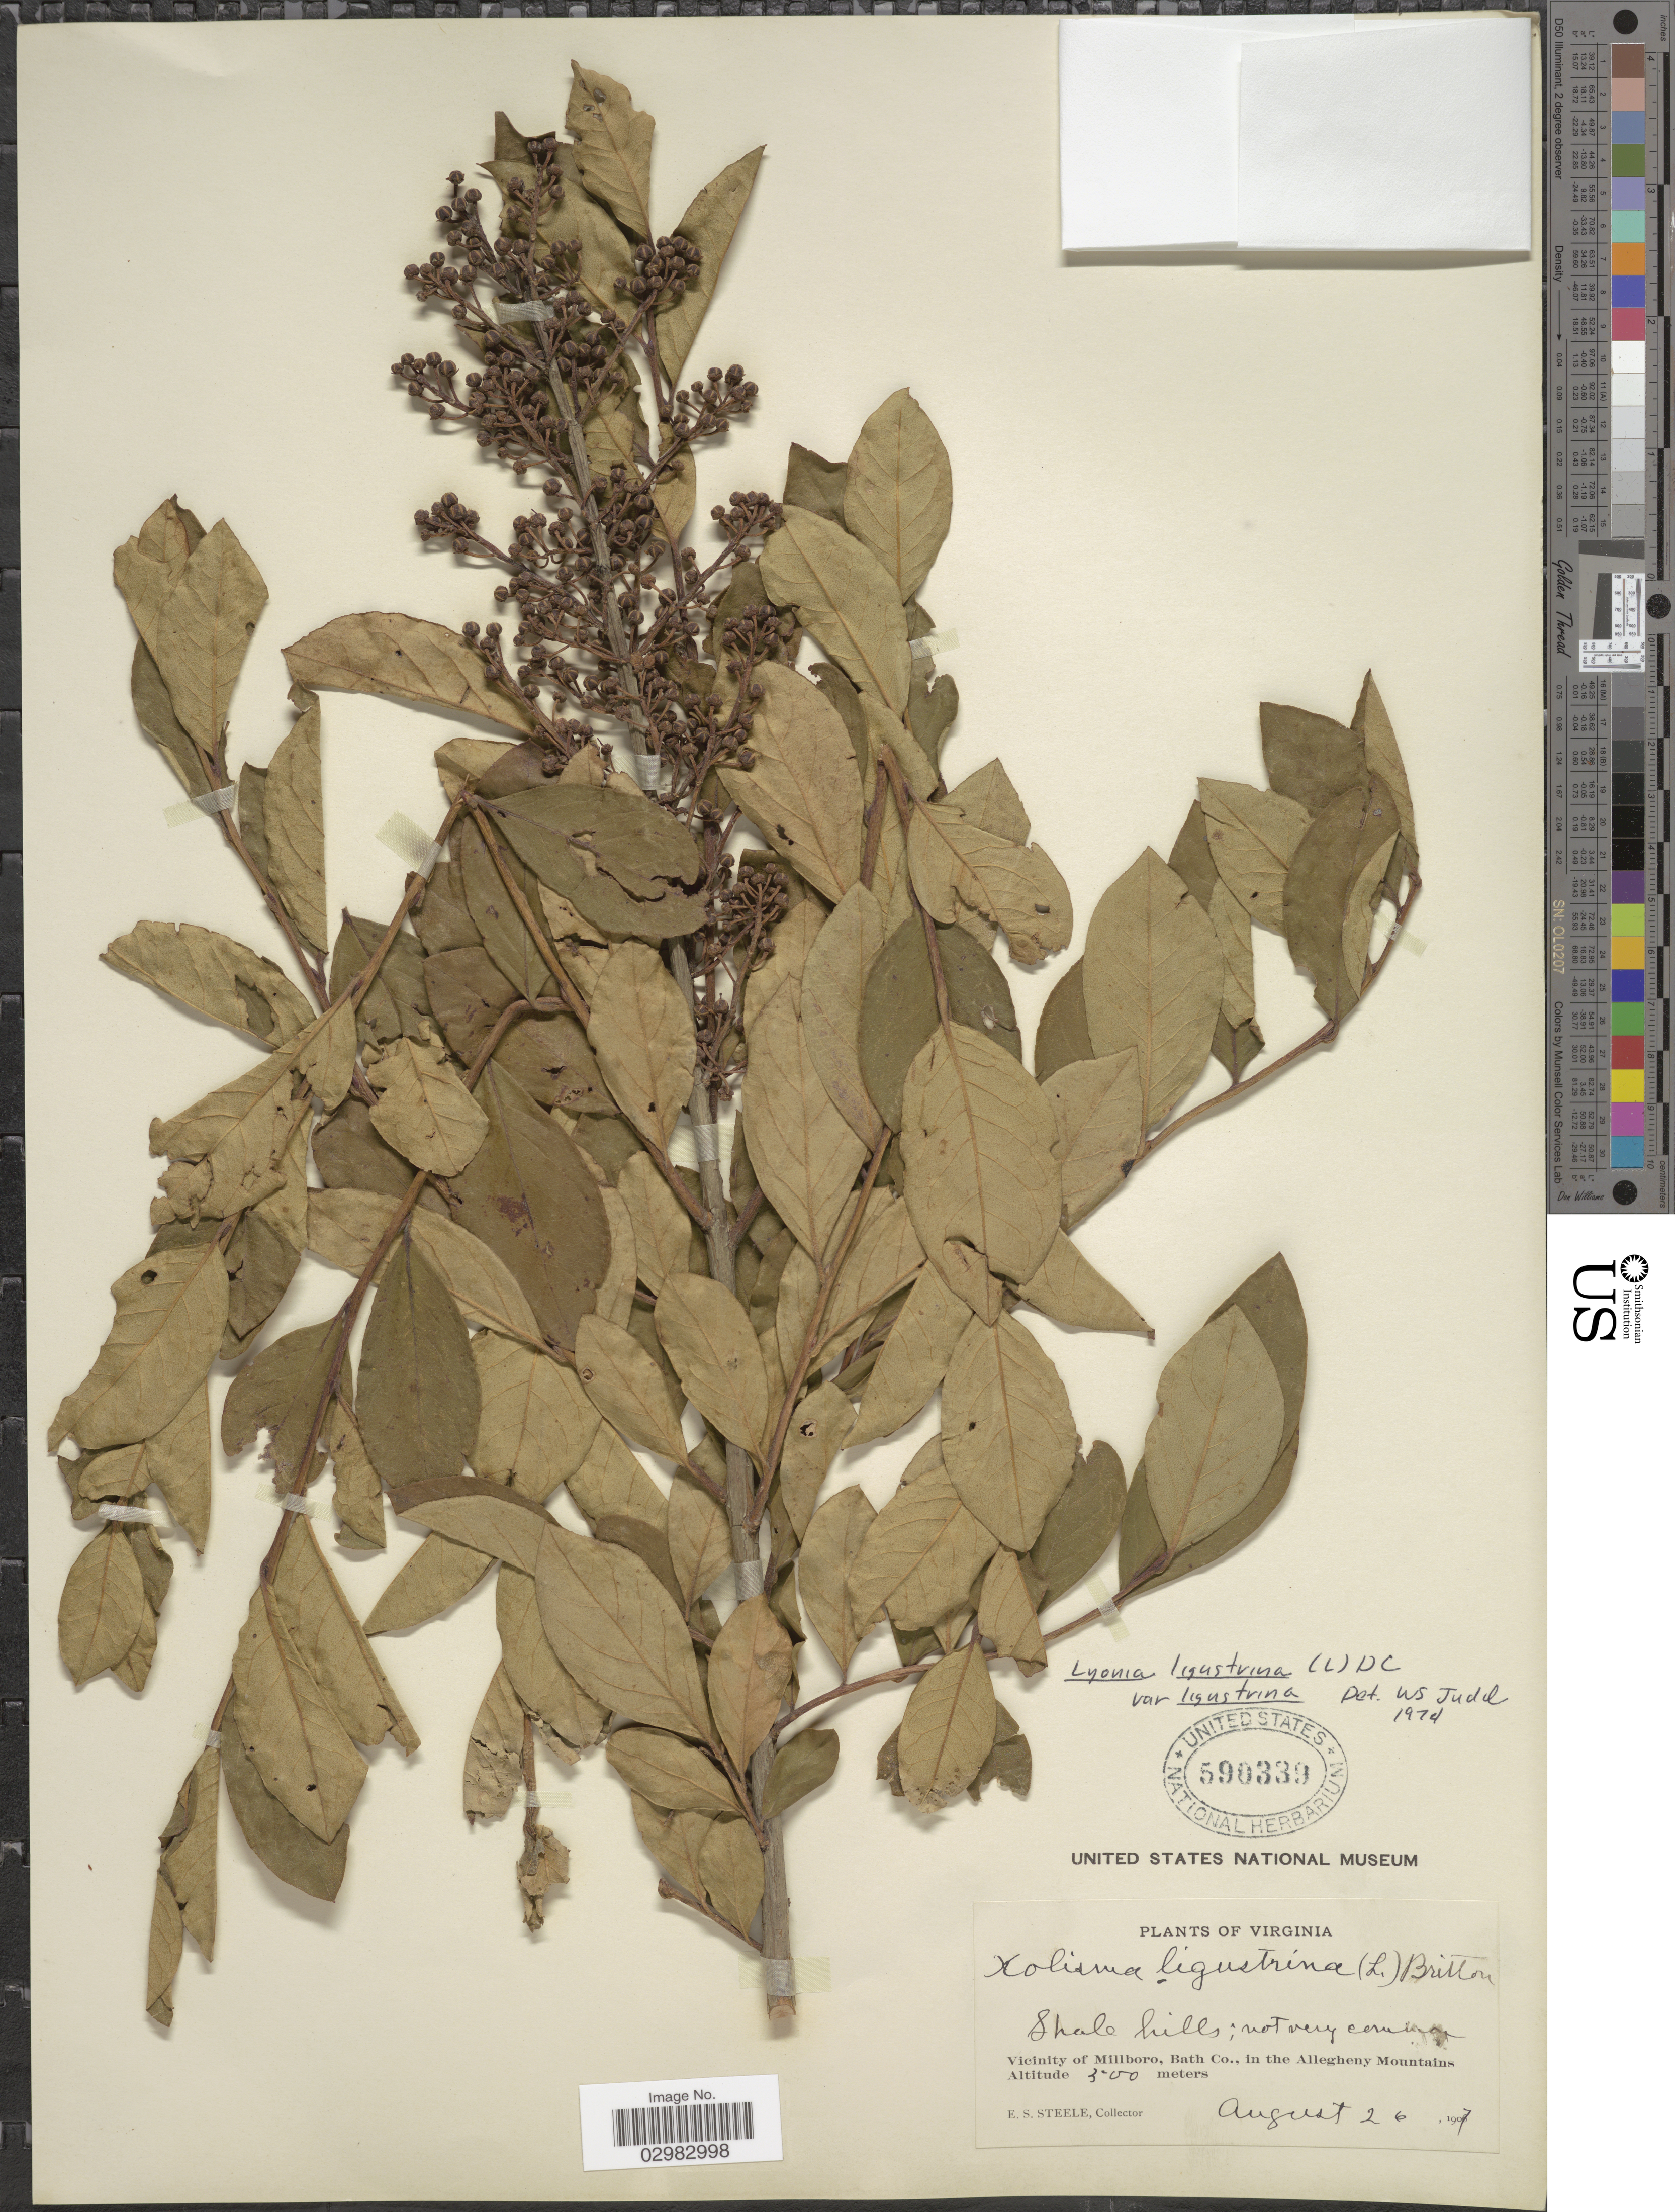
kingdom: Plantae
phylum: Tracheophyta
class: Magnoliopsida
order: Ericales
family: Ericaceae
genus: Lyonia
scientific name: Lyonia ligustrina var. ligustrina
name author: (L.) DC.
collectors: E. Steele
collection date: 1907-08-26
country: United States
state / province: Virginia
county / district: Bath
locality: Shale hills. Vicinity of Millboro, Bath Co., in the Allegheny Mountains.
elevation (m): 500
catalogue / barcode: US 590339